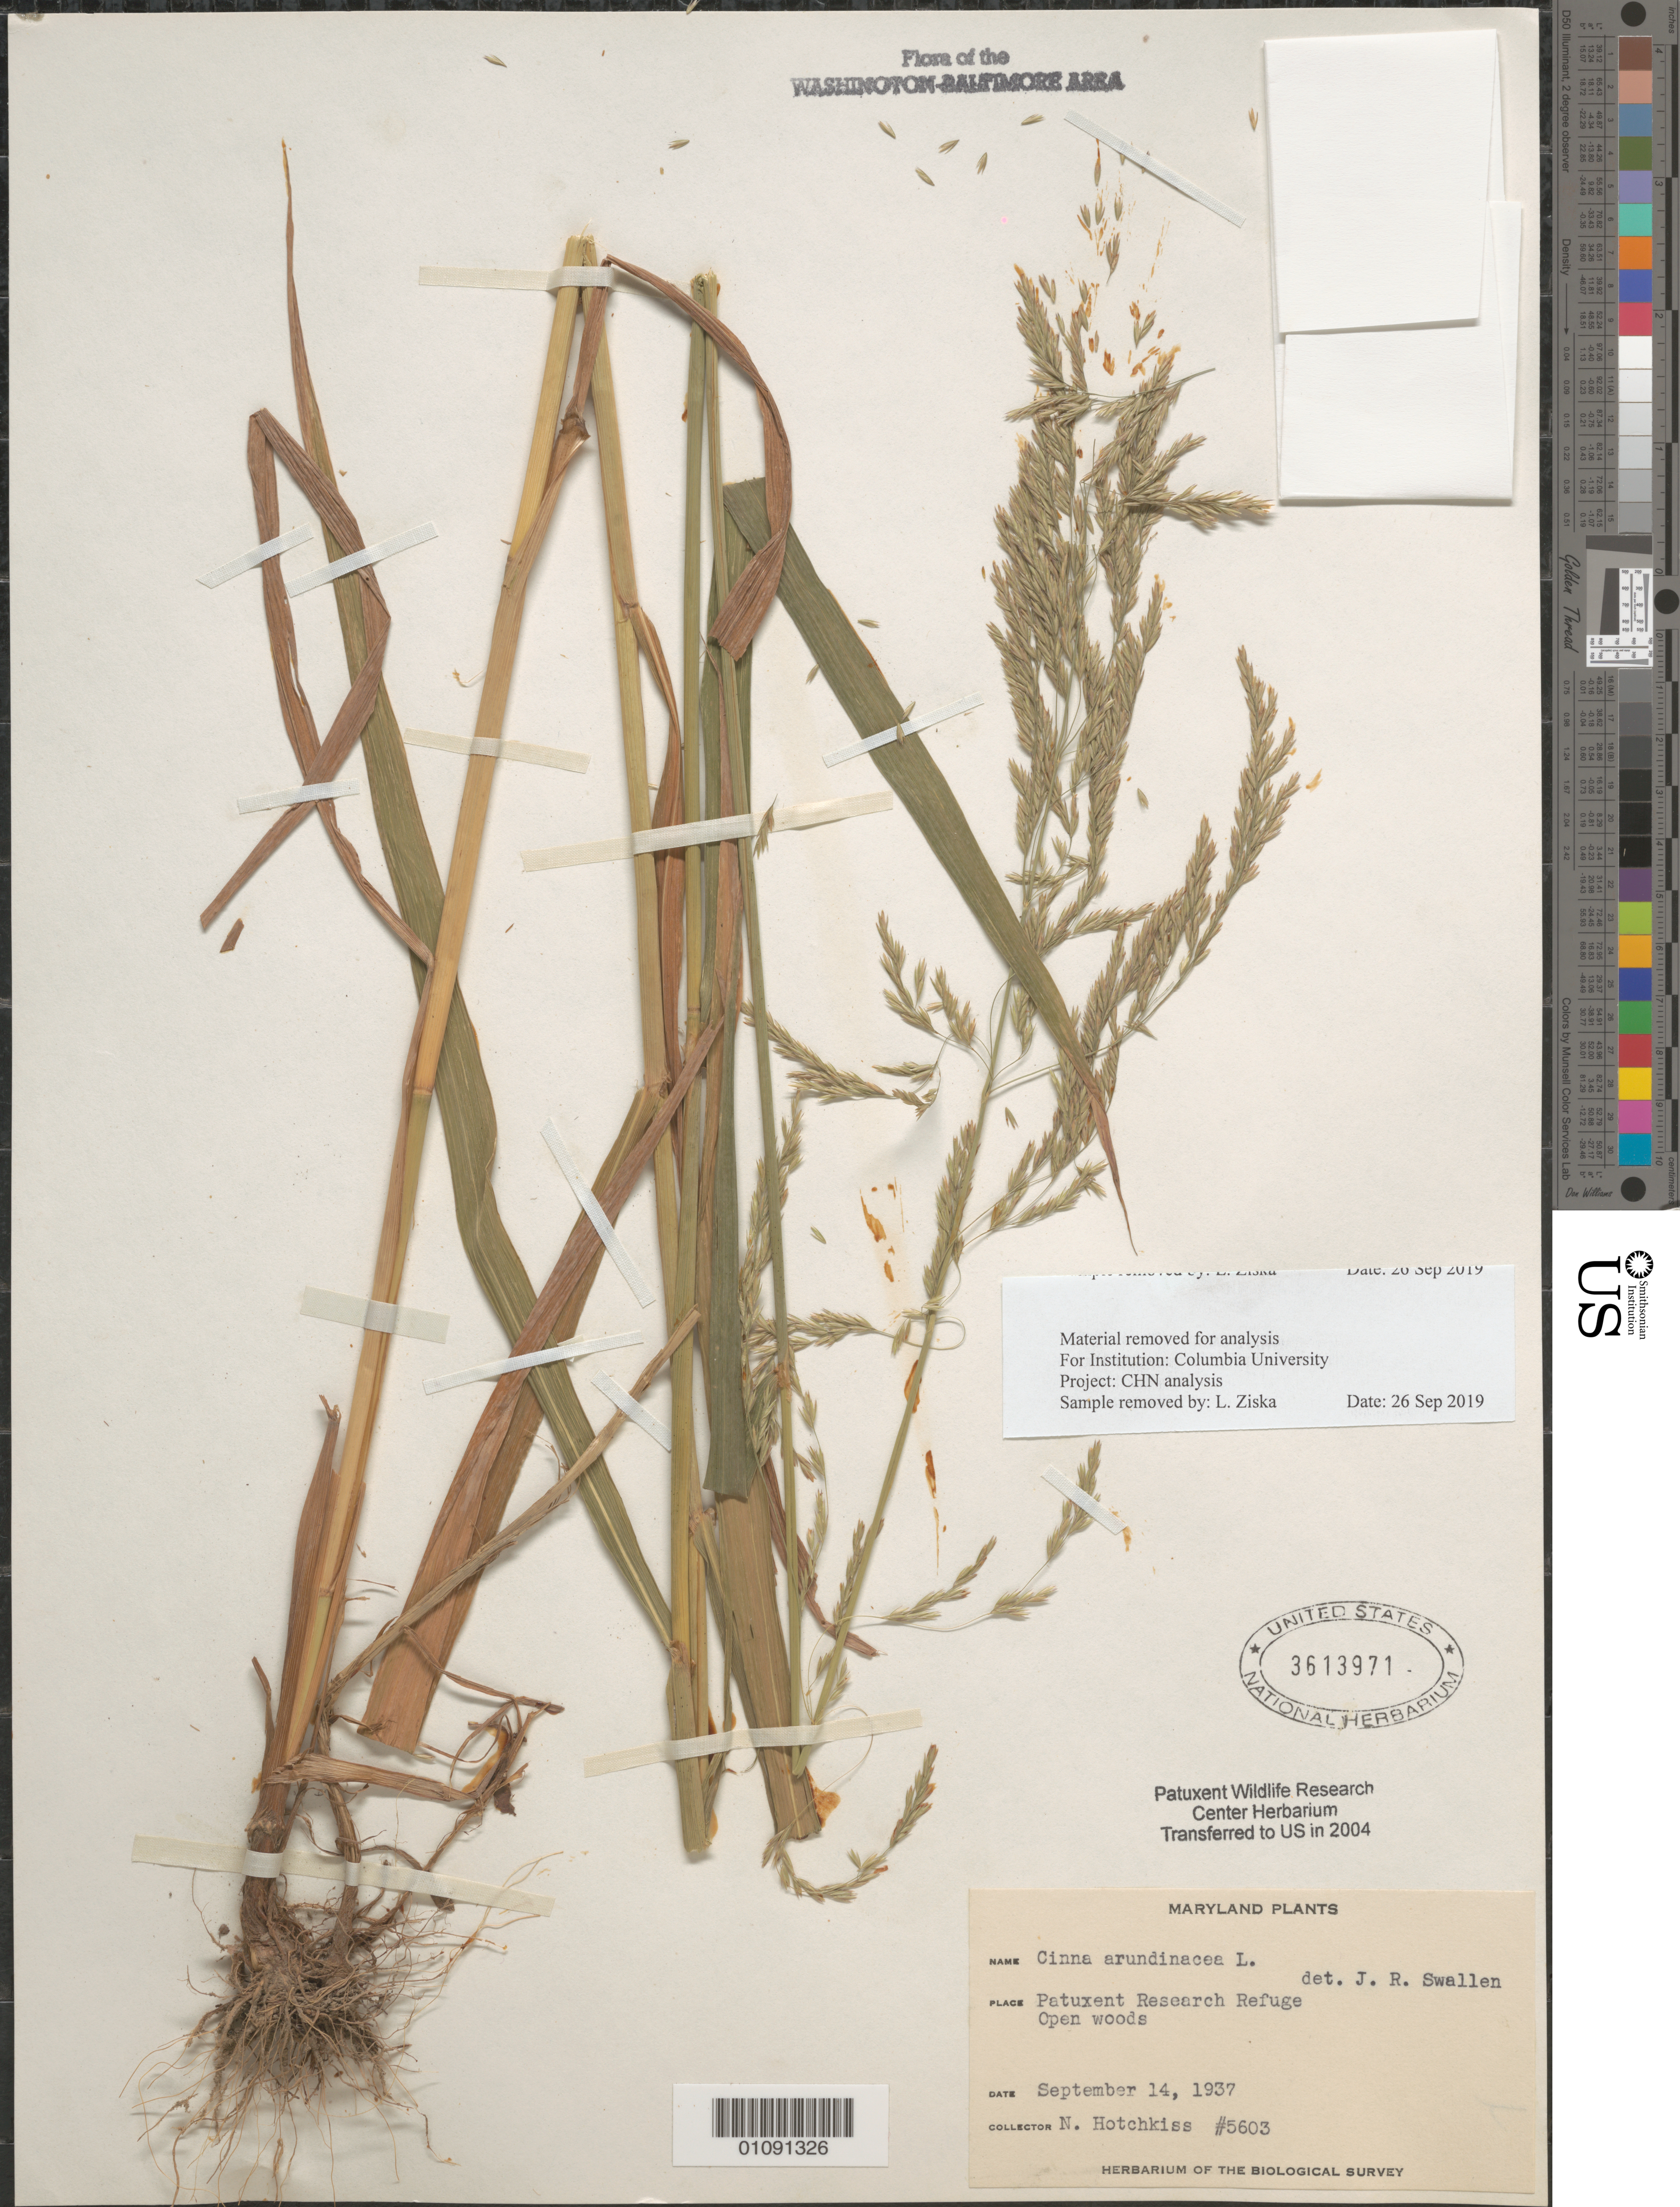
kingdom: Plantae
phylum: Tracheophyta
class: Liliopsida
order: Poales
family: Poaceae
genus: Cinna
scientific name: Cinna arundinacea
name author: L.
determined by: Swallen, Jason R.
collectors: N. Hotchkiss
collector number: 5603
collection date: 1937-09-14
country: United States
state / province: Maryland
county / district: Prince George's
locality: Patuxent Wildlife Refuge.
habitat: Open woods.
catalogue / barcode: US 3613971